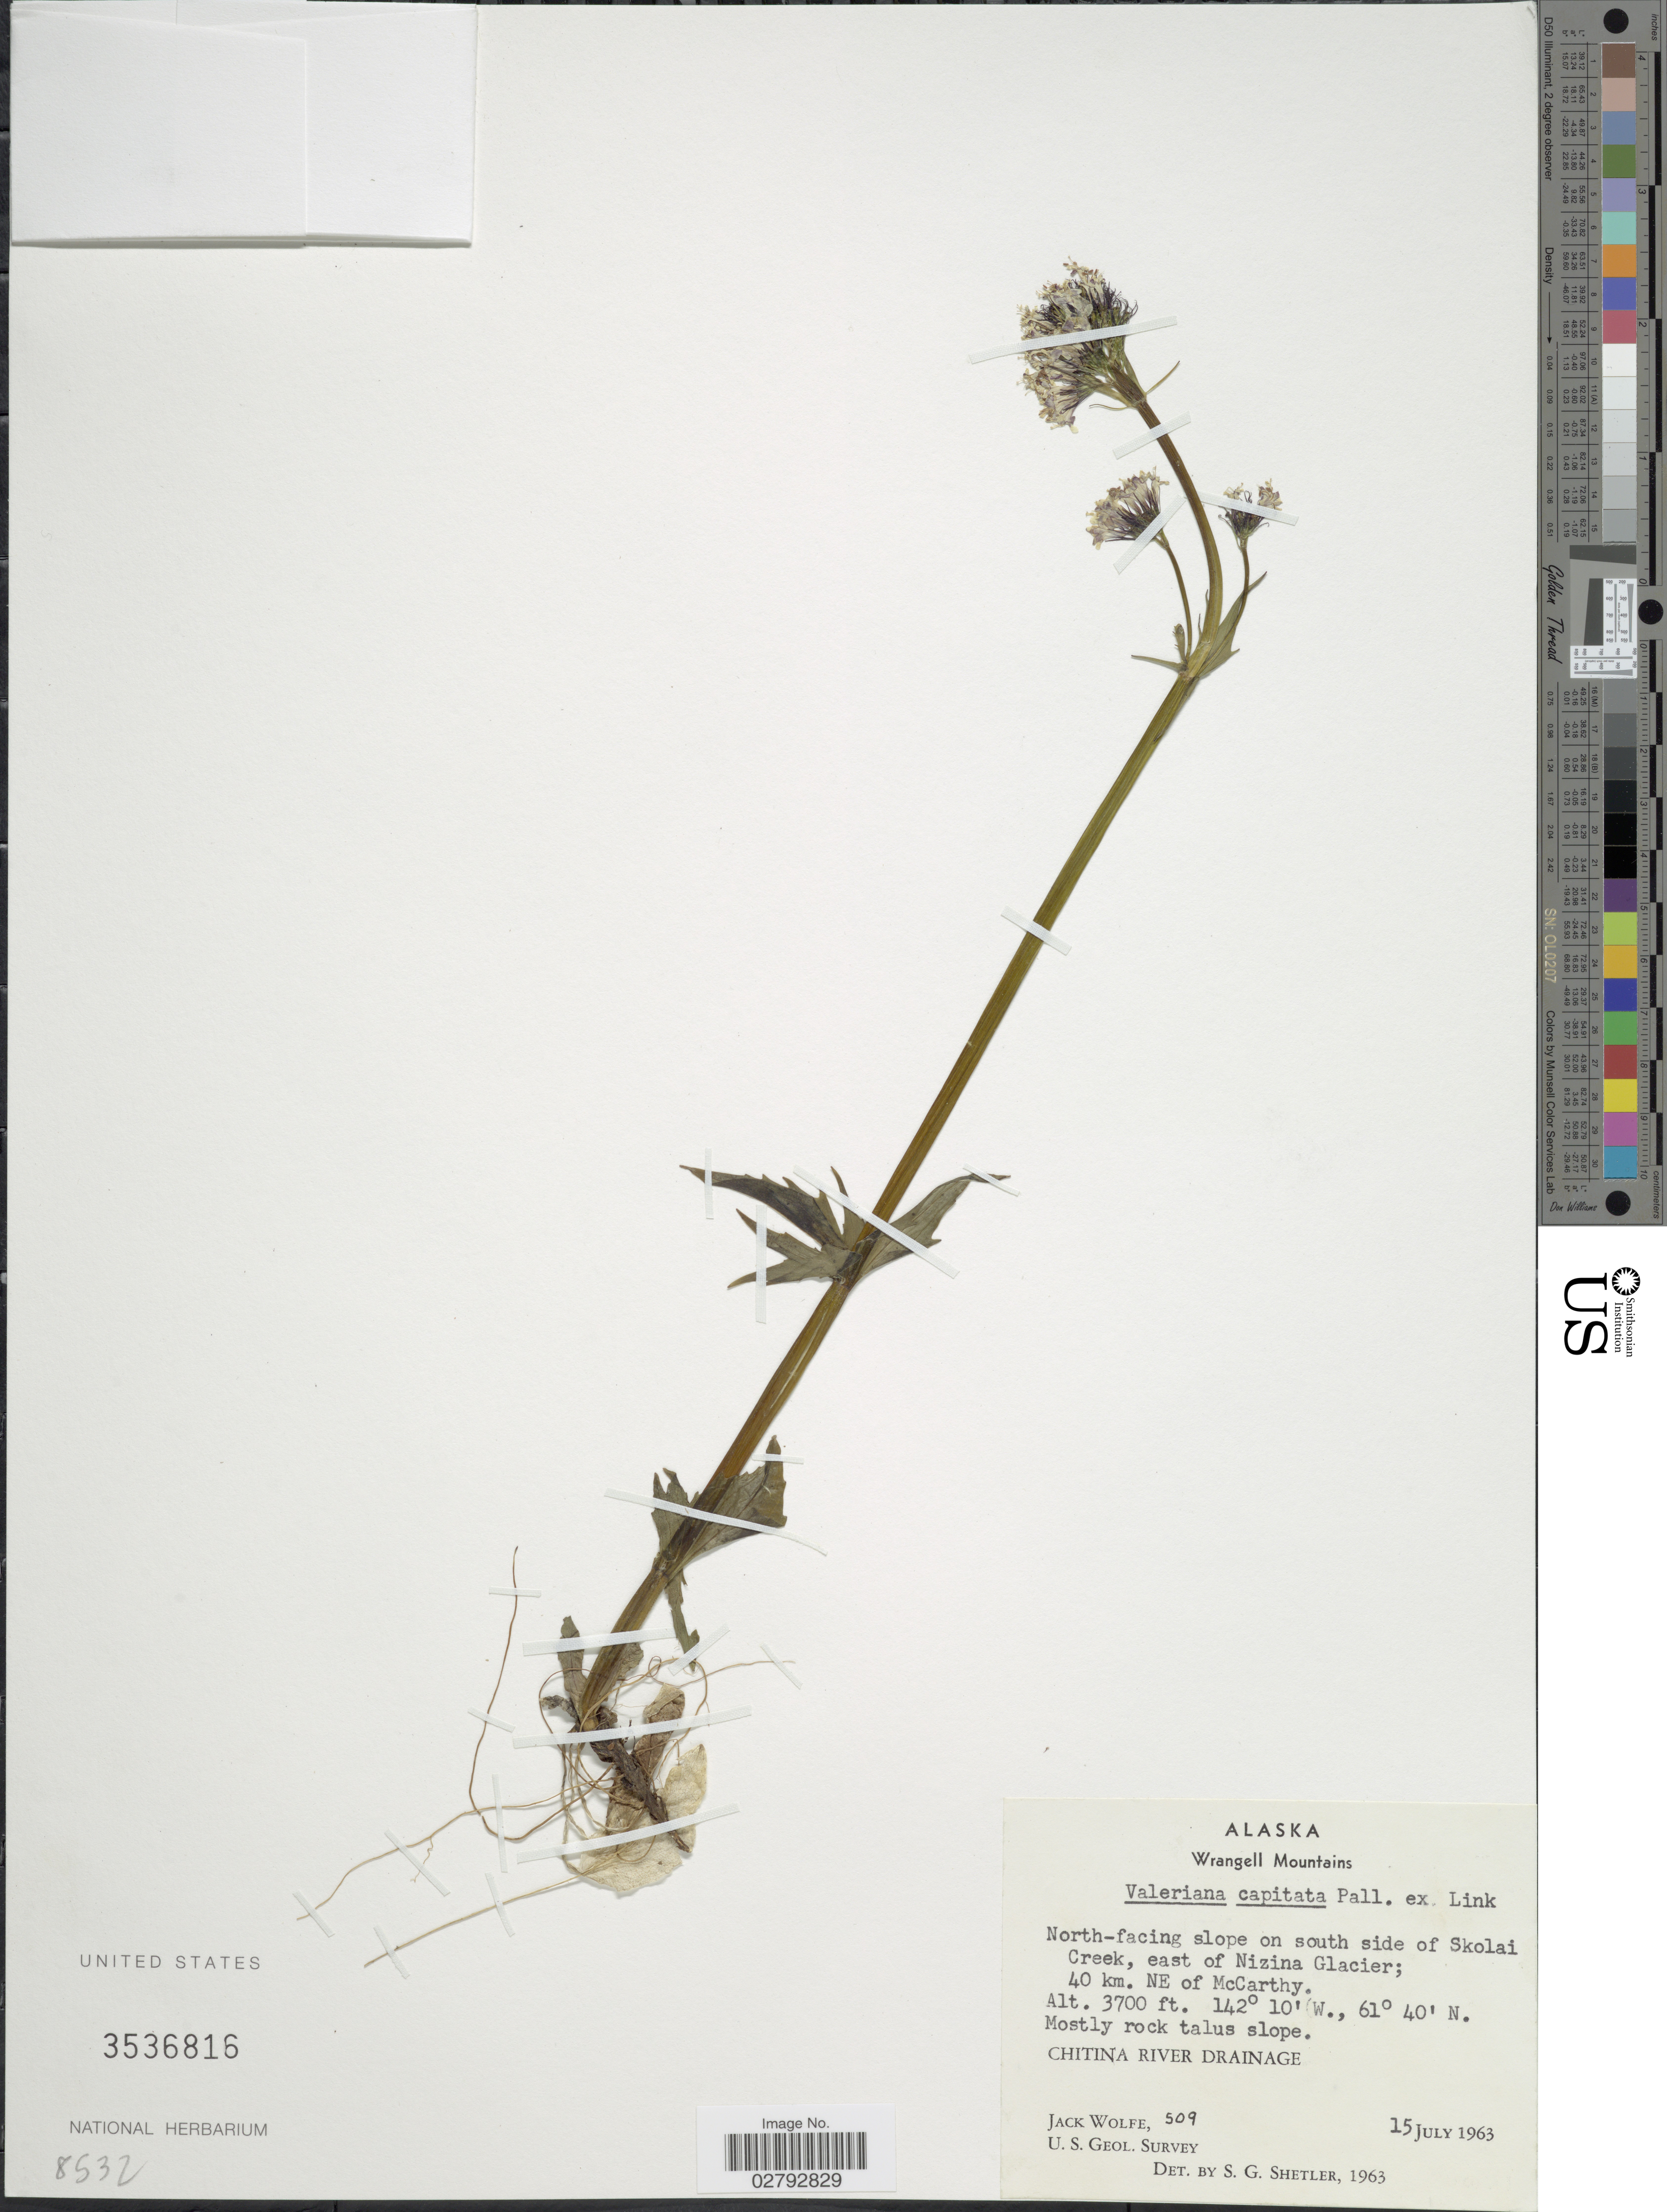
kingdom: Plantae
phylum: Tracheophyta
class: Magnoliopsida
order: Dipsacales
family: Caprifoliaceae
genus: Valeriana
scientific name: Valeriana capitata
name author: Link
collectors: J. Wolfe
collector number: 509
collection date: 1963-07-15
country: United States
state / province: Alaska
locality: Wrangell Mountains. North-facing slope on south side of Skolai Creek, east of Nizina Glacier; 40 km. NE of McCarty. Mostly rock talus slope. Chitina River Drainage.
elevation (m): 1128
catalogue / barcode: US 3536816